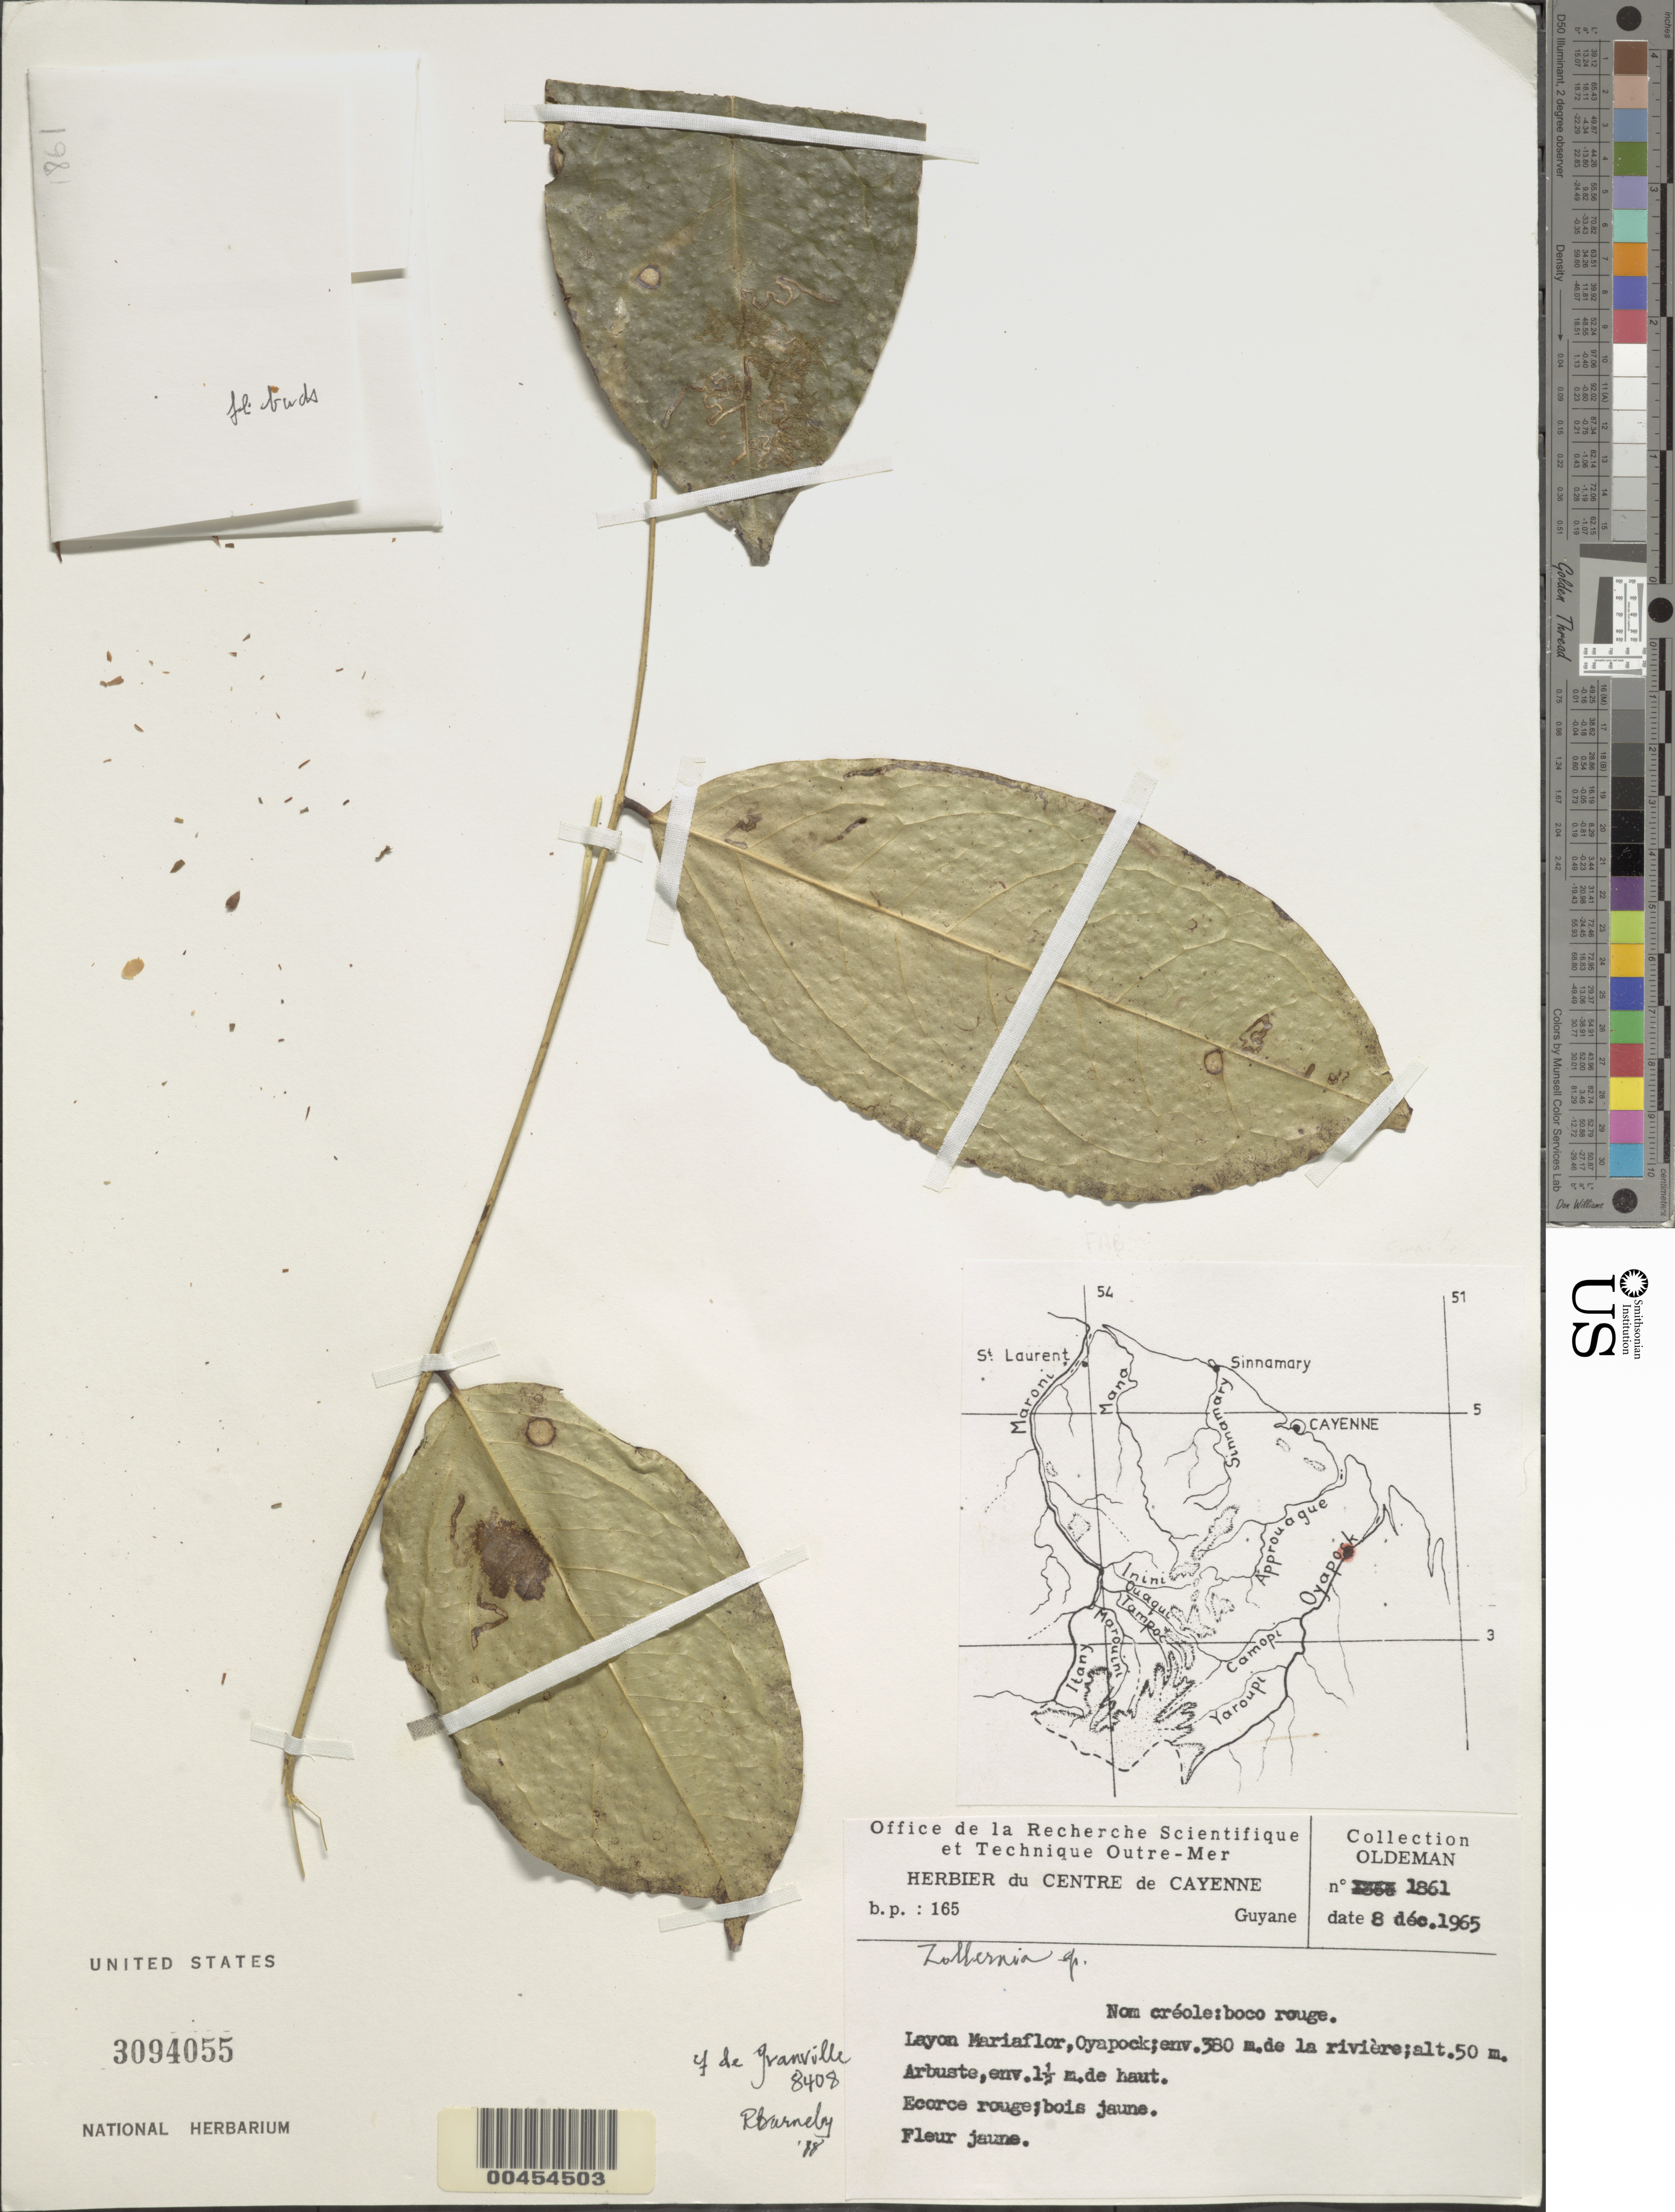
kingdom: Plantae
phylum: Tracheophyta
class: Magnoliopsida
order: Fabales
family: Fabaceae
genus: Candolleodendron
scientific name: Candolleodendron brachystachyum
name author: (DC.) R.S. Cowan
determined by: Mansano, V. F.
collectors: R. Oldeman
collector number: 1861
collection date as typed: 08 Dec 1965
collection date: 1965-12-08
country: French Guiana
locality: Layon mariaflor, oyapock; env. 380 m. de la riviere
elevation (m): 50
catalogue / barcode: US 3094055